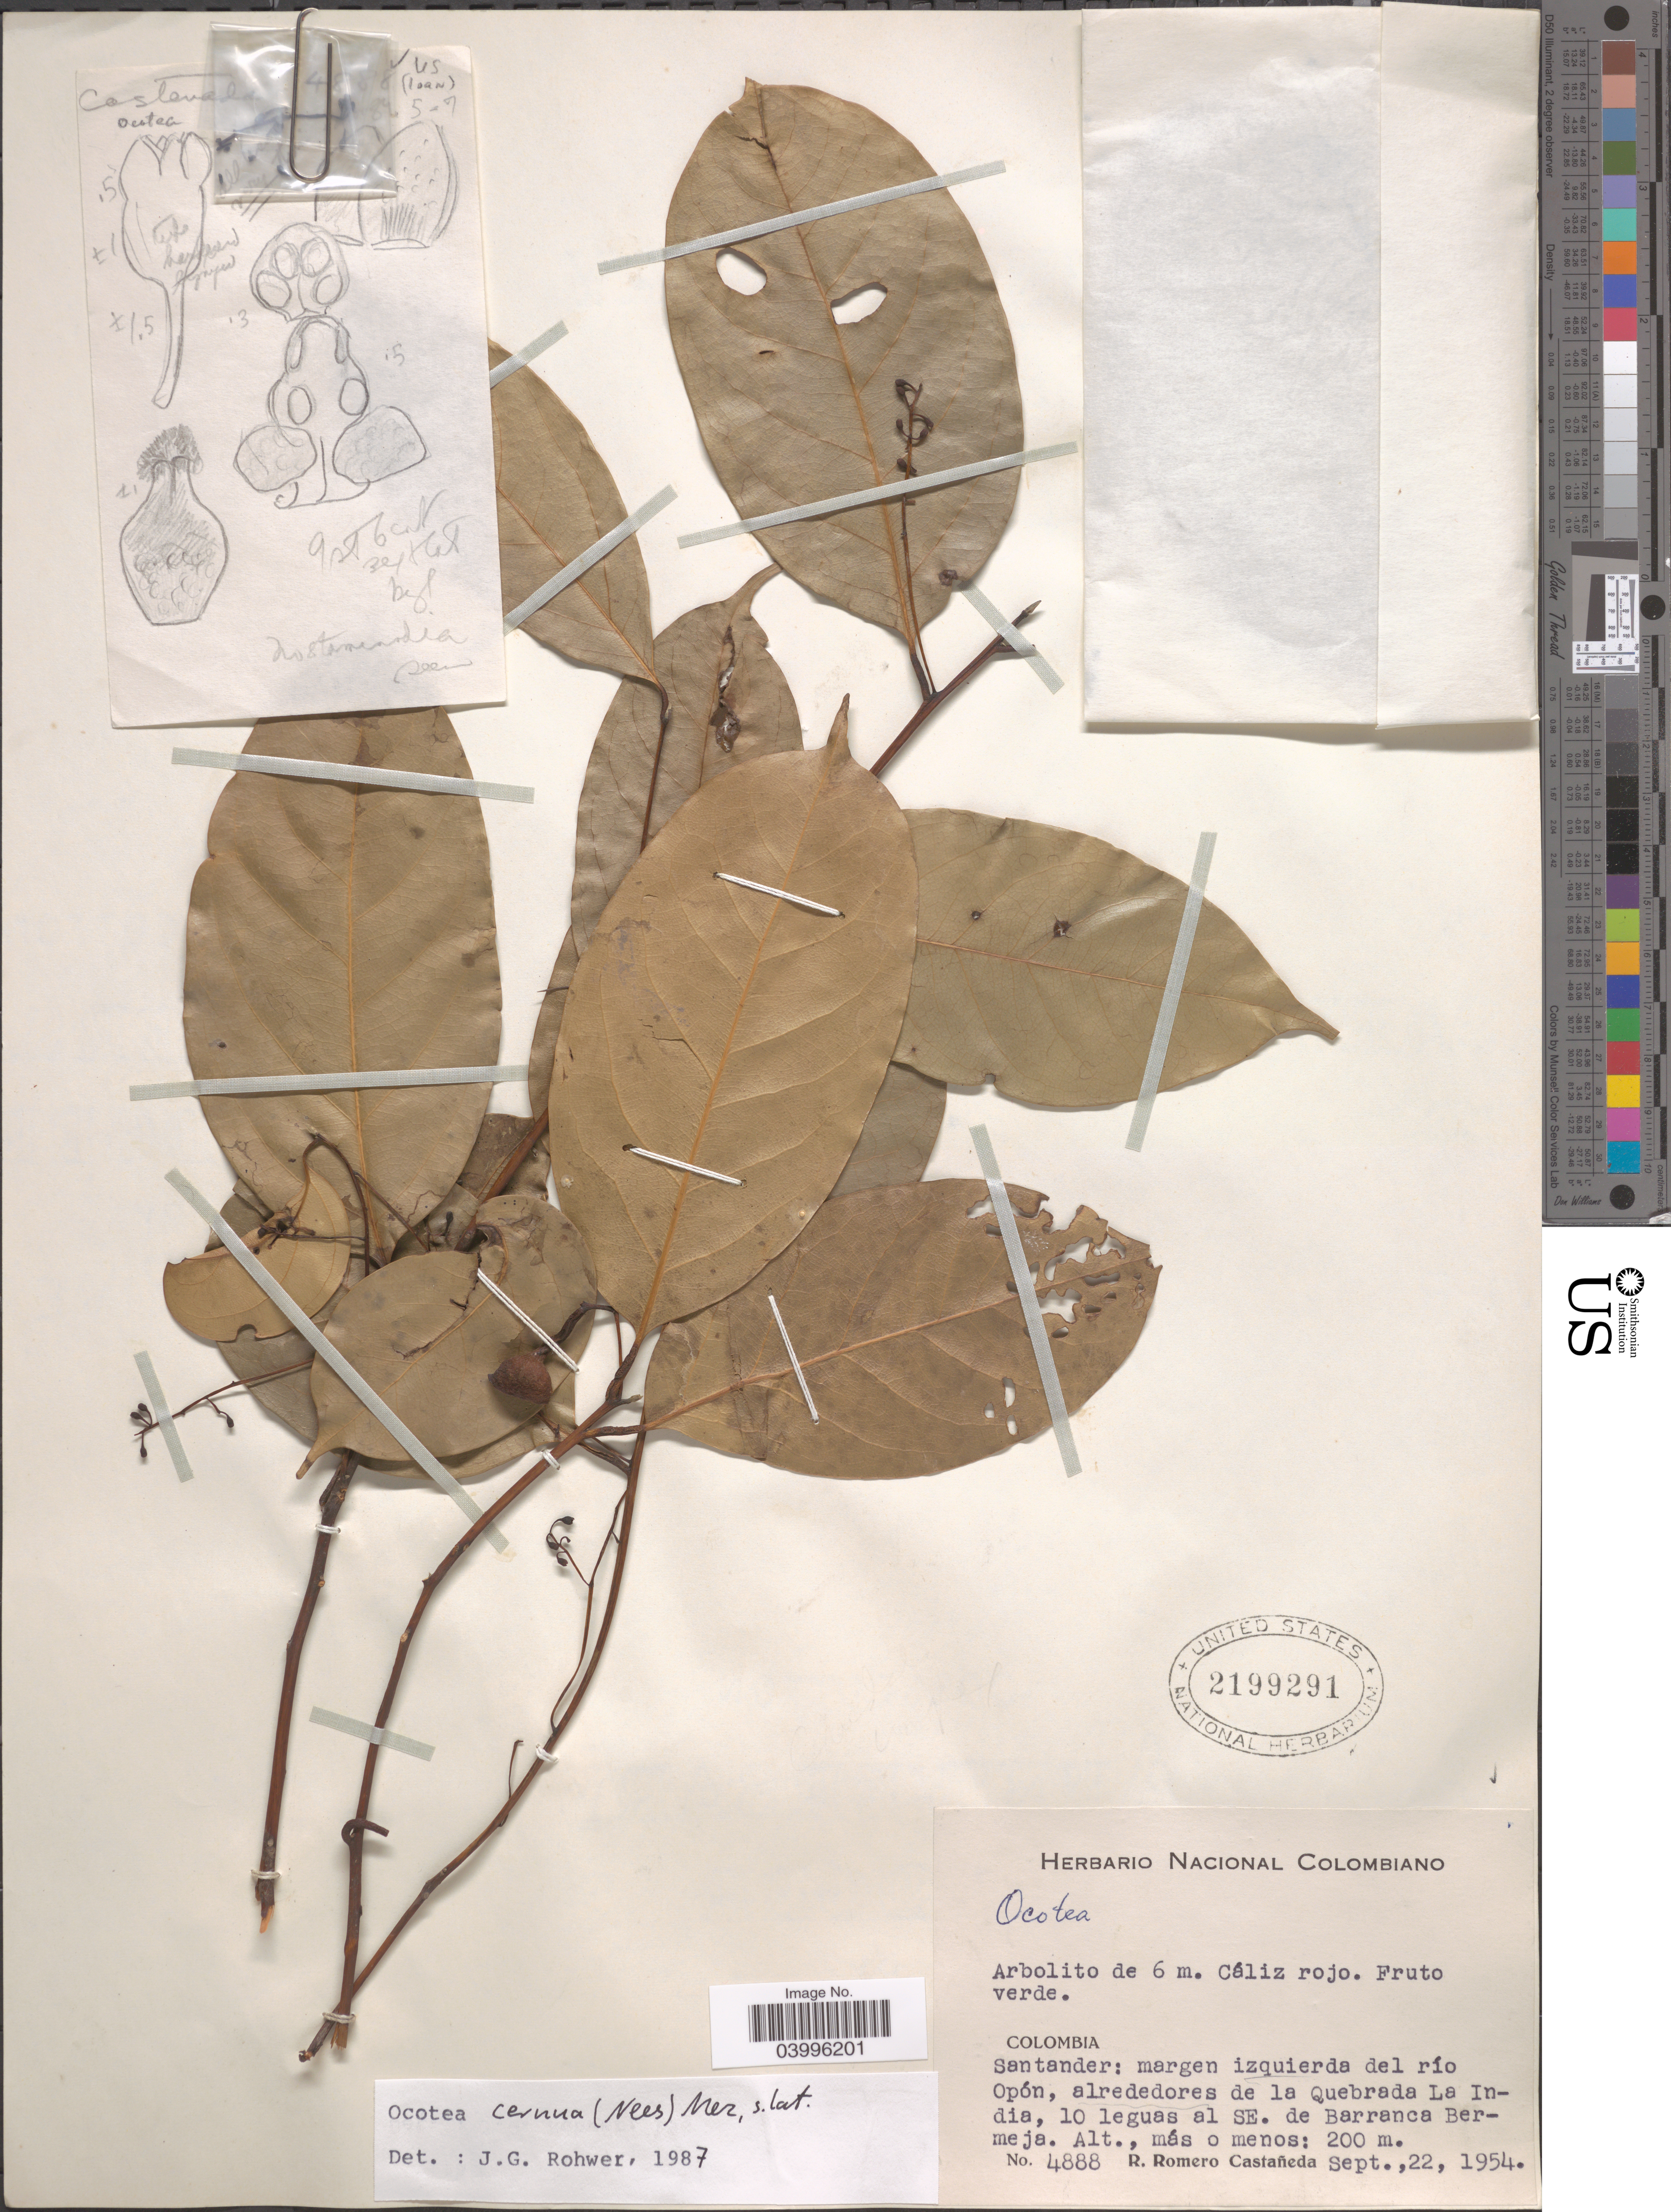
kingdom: Plantae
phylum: Tracheophyta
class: Magnoliopsida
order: Laurales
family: Lauraceae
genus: Ocotea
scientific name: Ocotea cernua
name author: (Nees) Mez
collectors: R. Romero Castañeda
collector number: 4888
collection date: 1954-09-22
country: Colombia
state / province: Santander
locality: Margen izquierda del río Opón, alrededores de la Quebrada La India, 10 leguas al SE. de Barranca Bermeja.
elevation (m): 200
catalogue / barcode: US 2199291